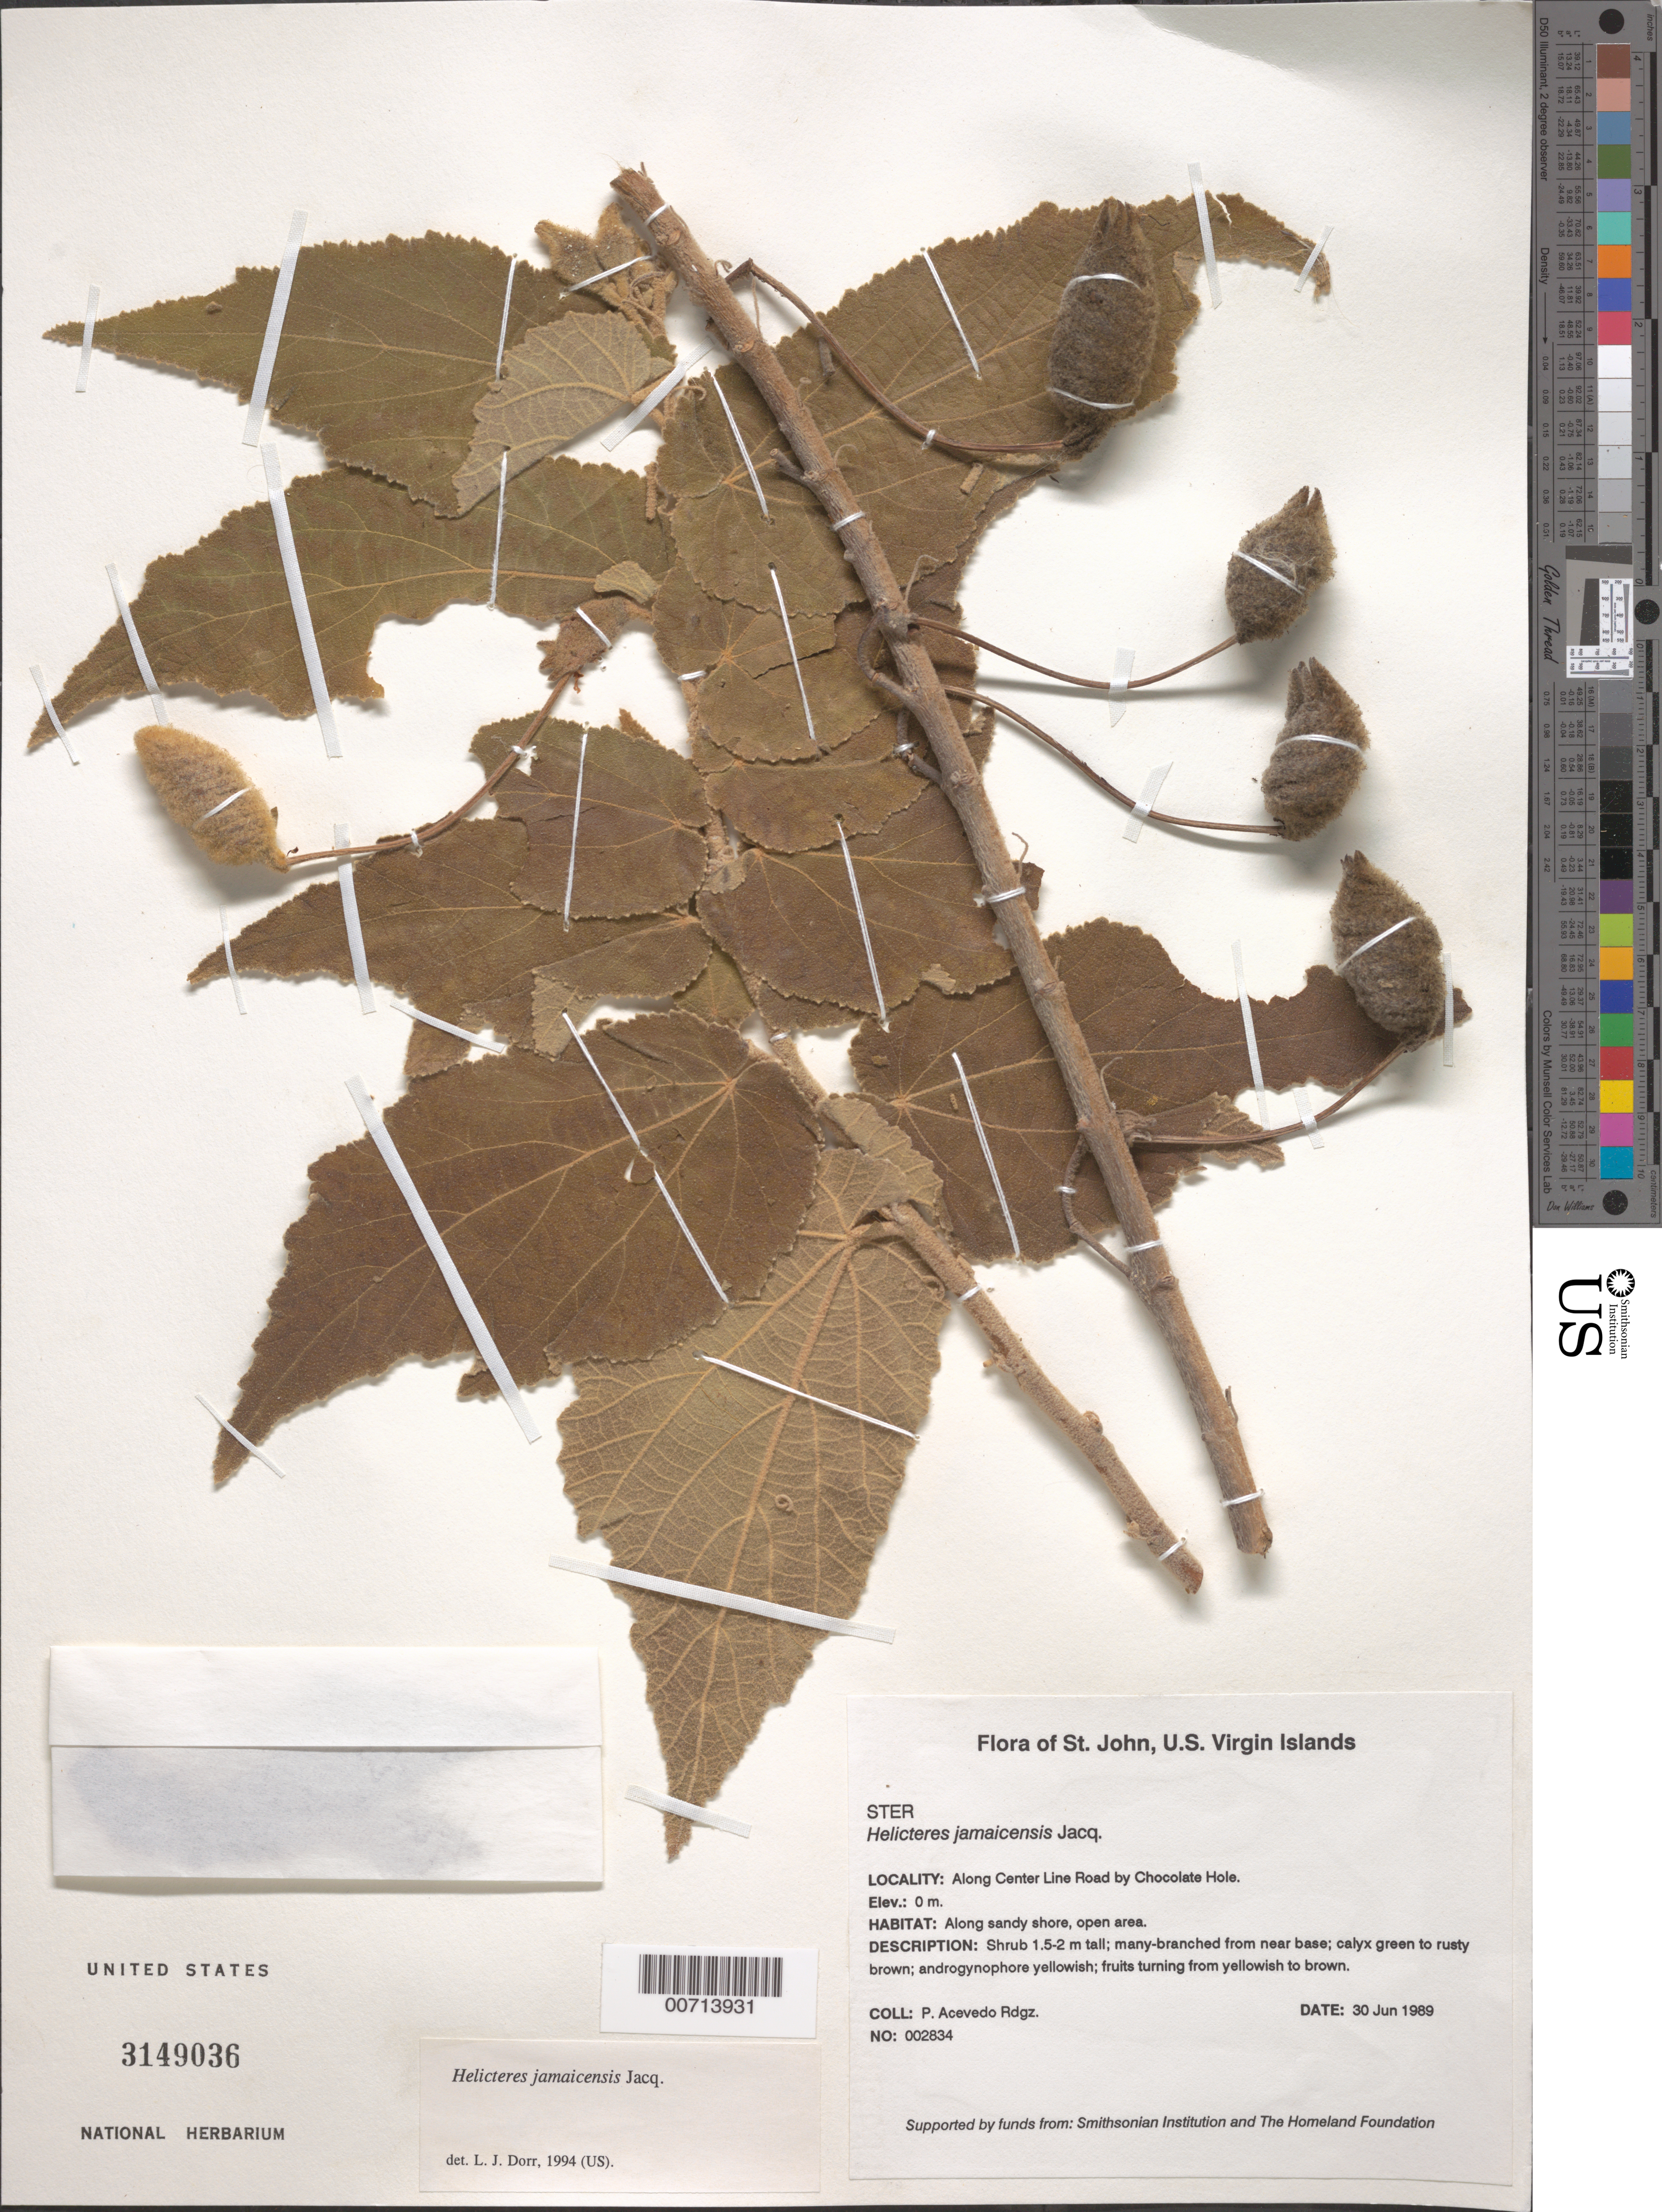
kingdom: Plantae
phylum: Tracheophyta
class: Magnoliopsida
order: Malvales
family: Malvaceae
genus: Helicteres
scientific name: Helicteres jamaicensis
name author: Jacq.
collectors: P. Acevedo-Rodr.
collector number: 2834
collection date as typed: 30 Jun 1989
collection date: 1989-06-30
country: U.S. Virgin Islands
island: St. John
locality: East End Quarter, along Center Line Road by Hurricane Hole.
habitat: Along sandy shore, open area.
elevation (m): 0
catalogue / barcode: US 3149036